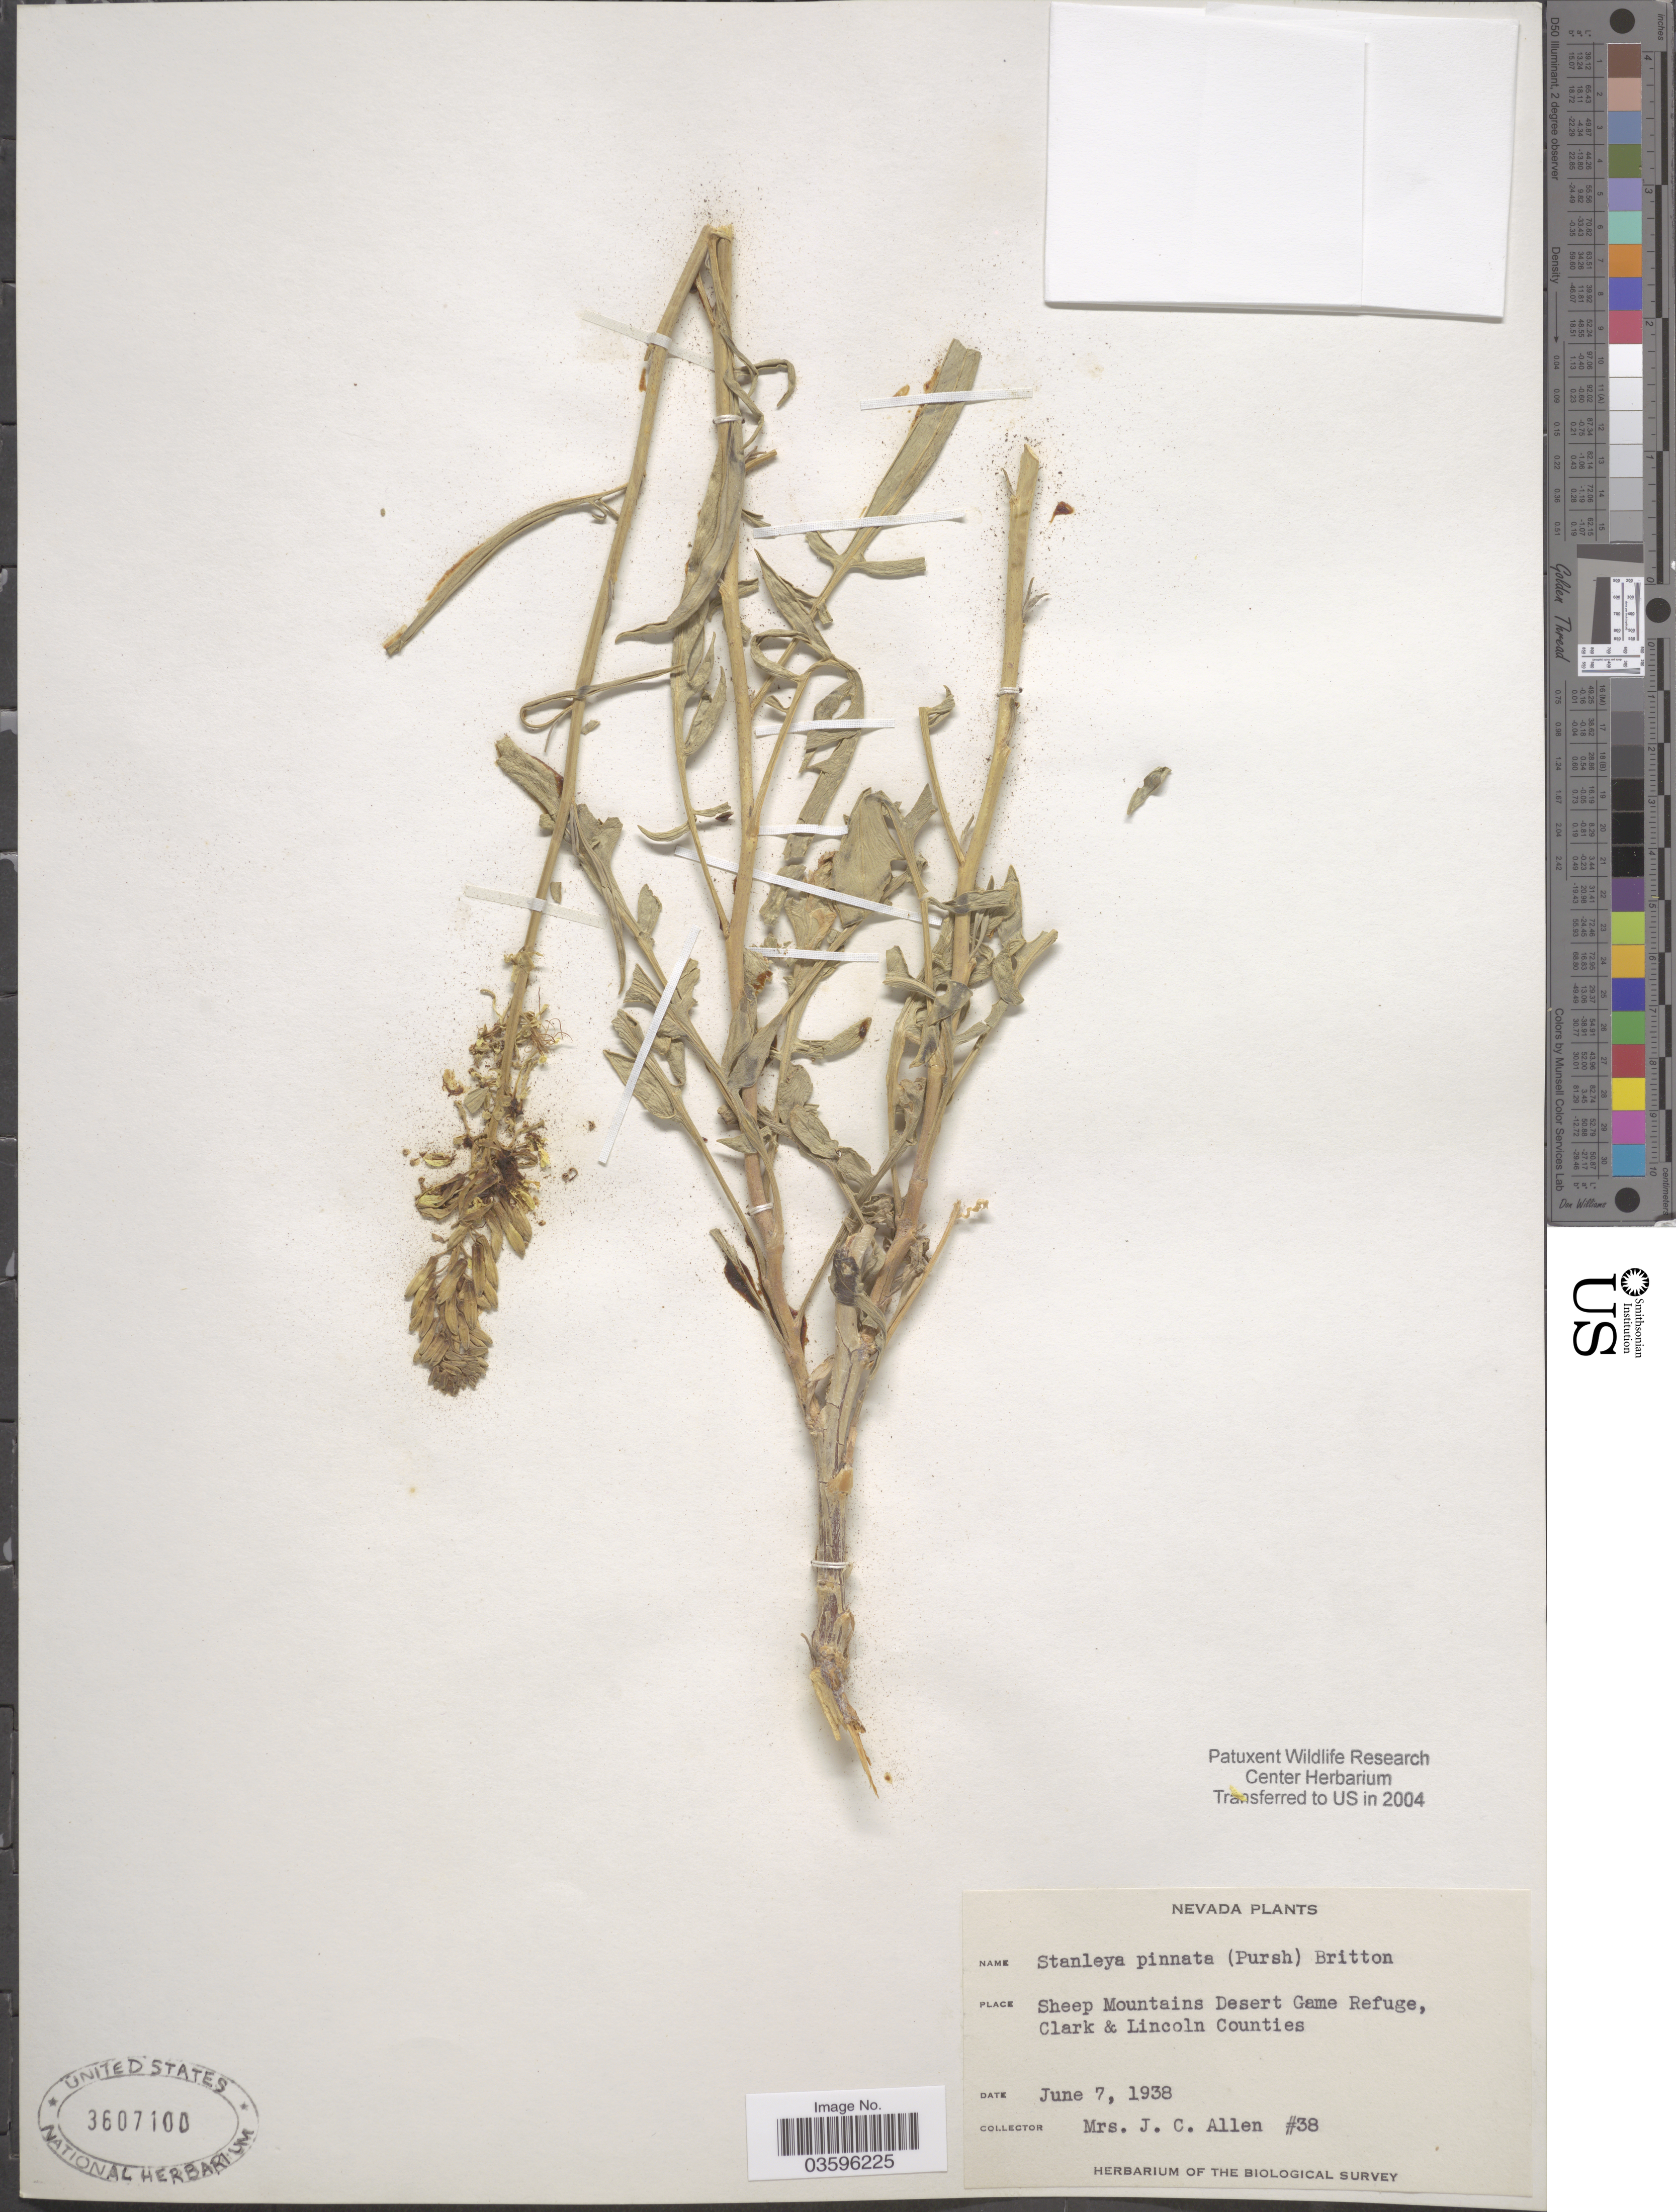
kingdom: Plantae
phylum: Tracheophyta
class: Magnoliopsida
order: Brassicales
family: Brassicaceae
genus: Stanleya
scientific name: Stanleya pinnata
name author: (Pursh) Britton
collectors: Mrs. J. C. Allen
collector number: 38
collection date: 1938-06-07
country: United States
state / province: Nevada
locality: Sheep Mountains Desert Game Refuge, Clark & Lincoln Counties.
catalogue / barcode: US 3607100